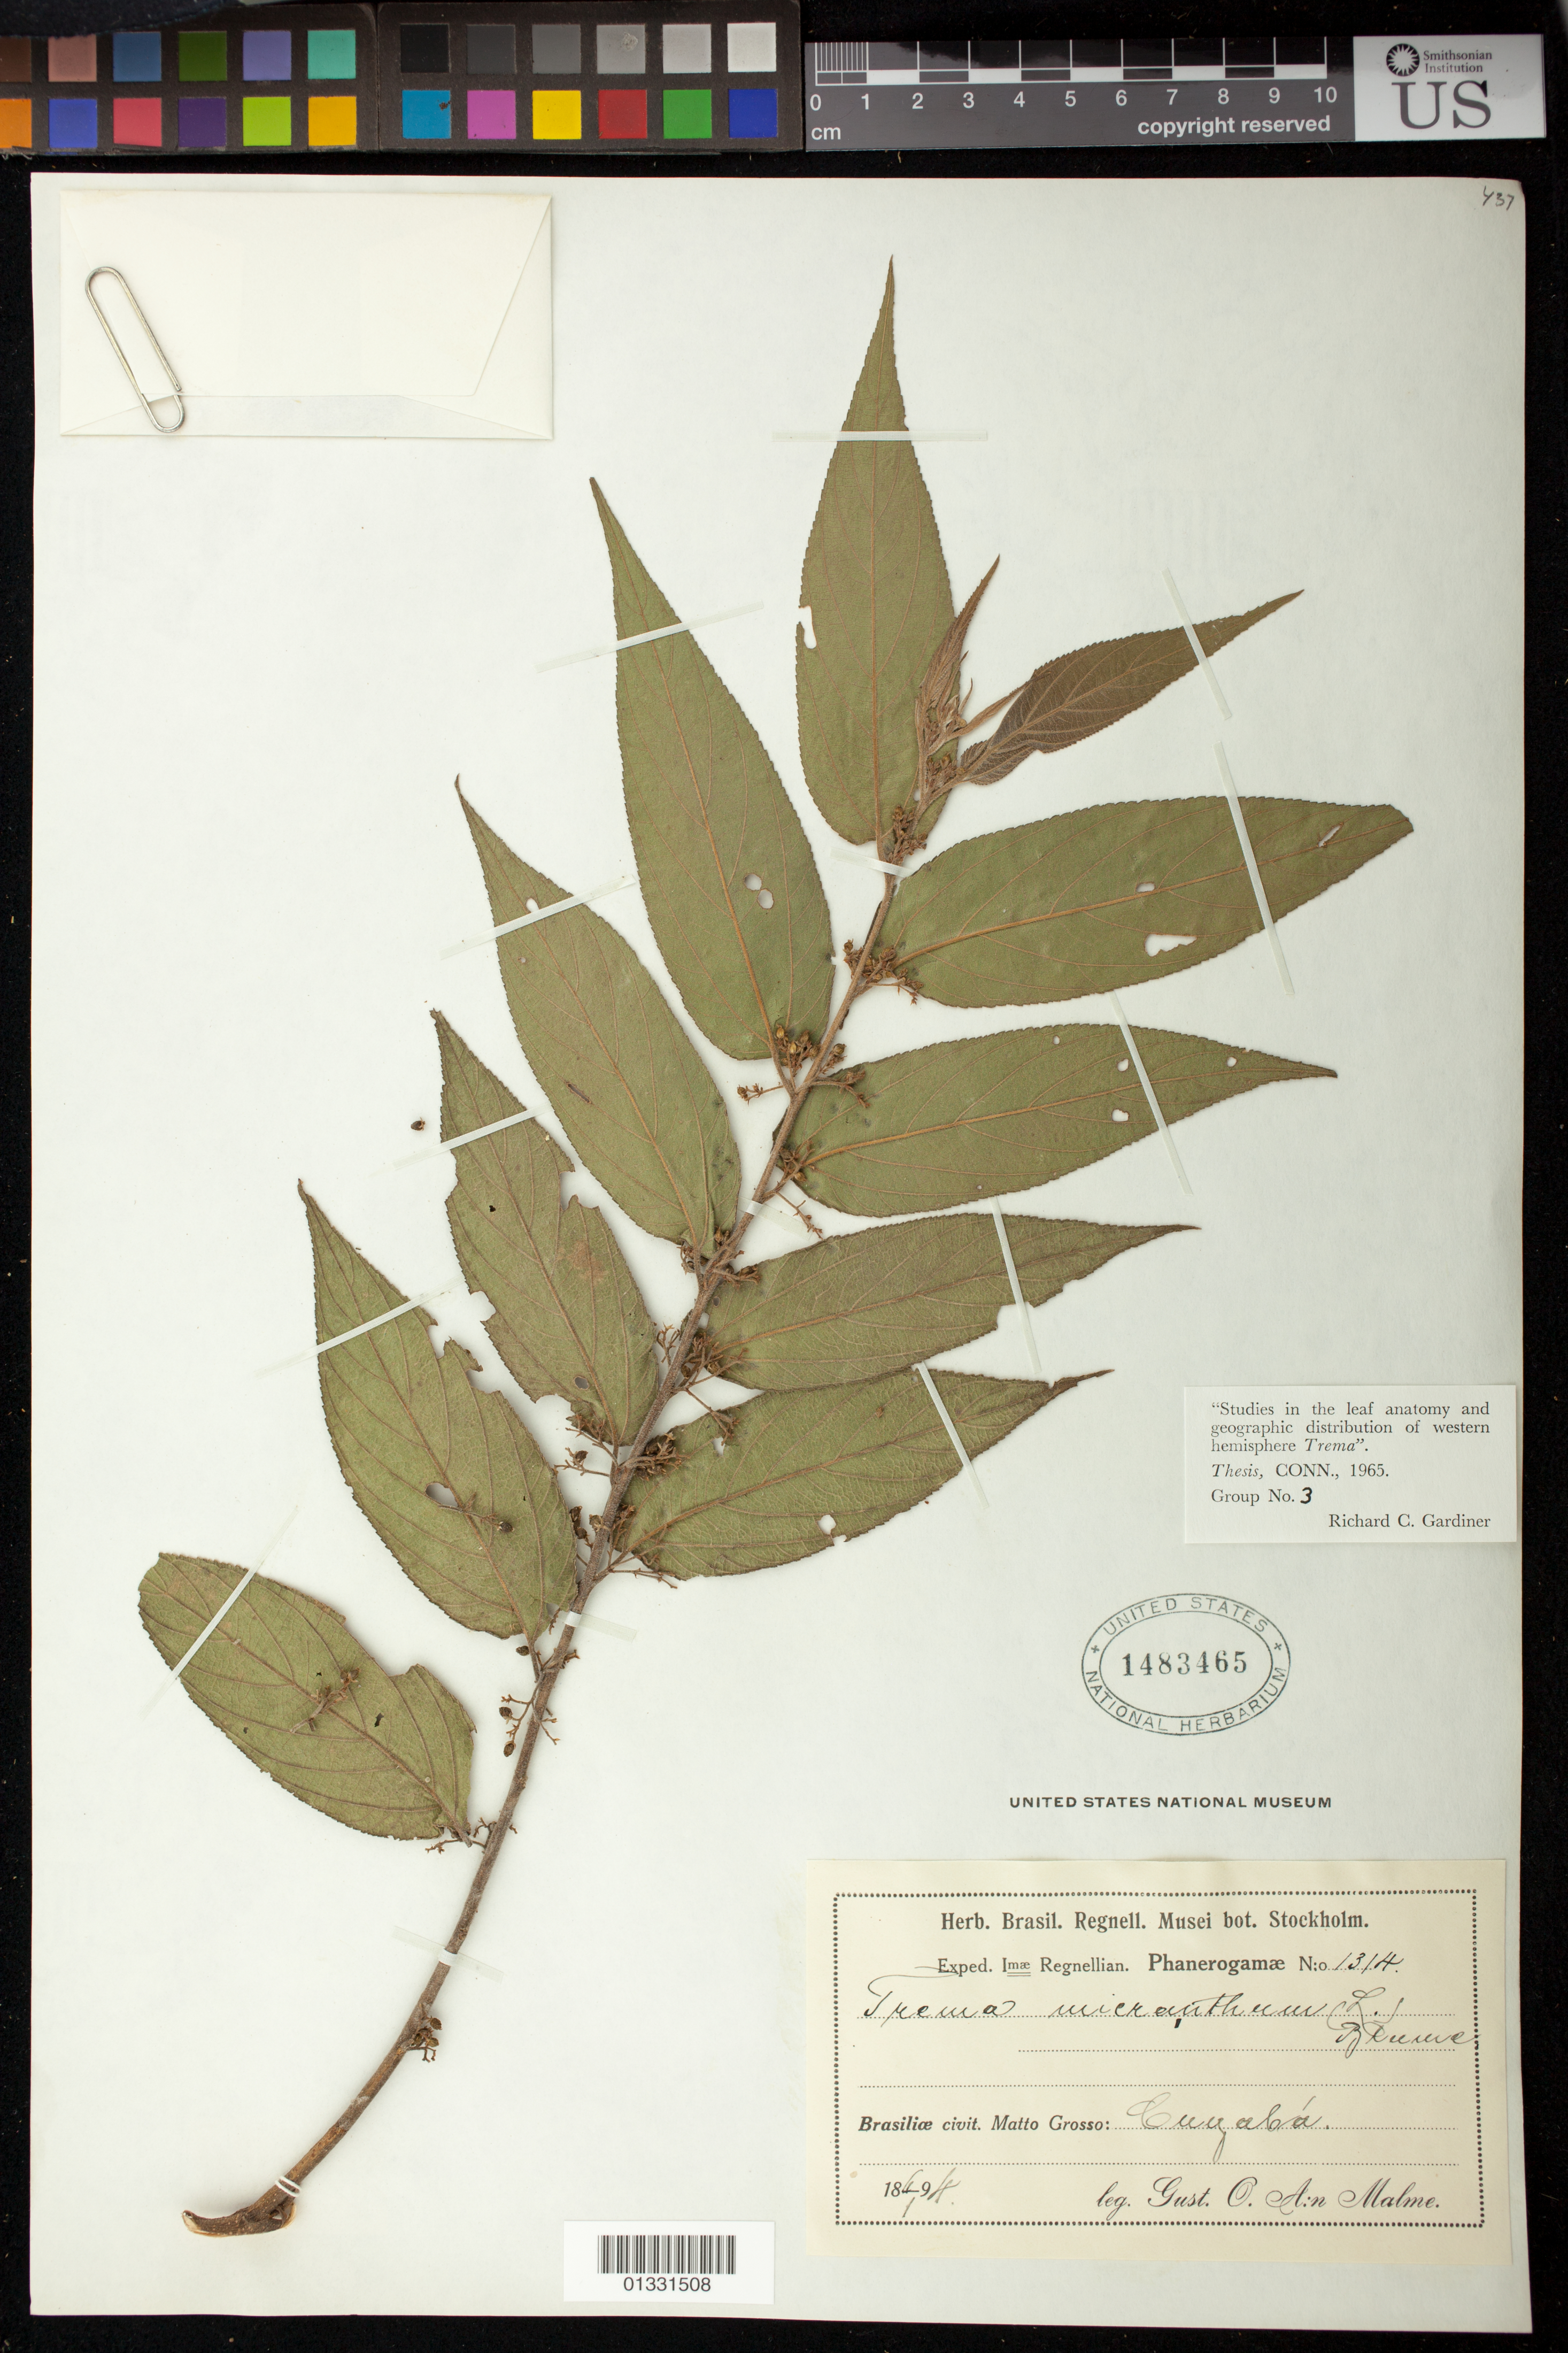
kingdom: Plantae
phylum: Tracheophyta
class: Magnoliopsida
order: Rosales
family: Cannabaceae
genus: Trema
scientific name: Trema micranthum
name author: (L.) Blume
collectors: G. O. A. Malme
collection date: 1894-01-04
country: Brazil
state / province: Mato Grosso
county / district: Cuiabá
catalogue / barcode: US 1483465